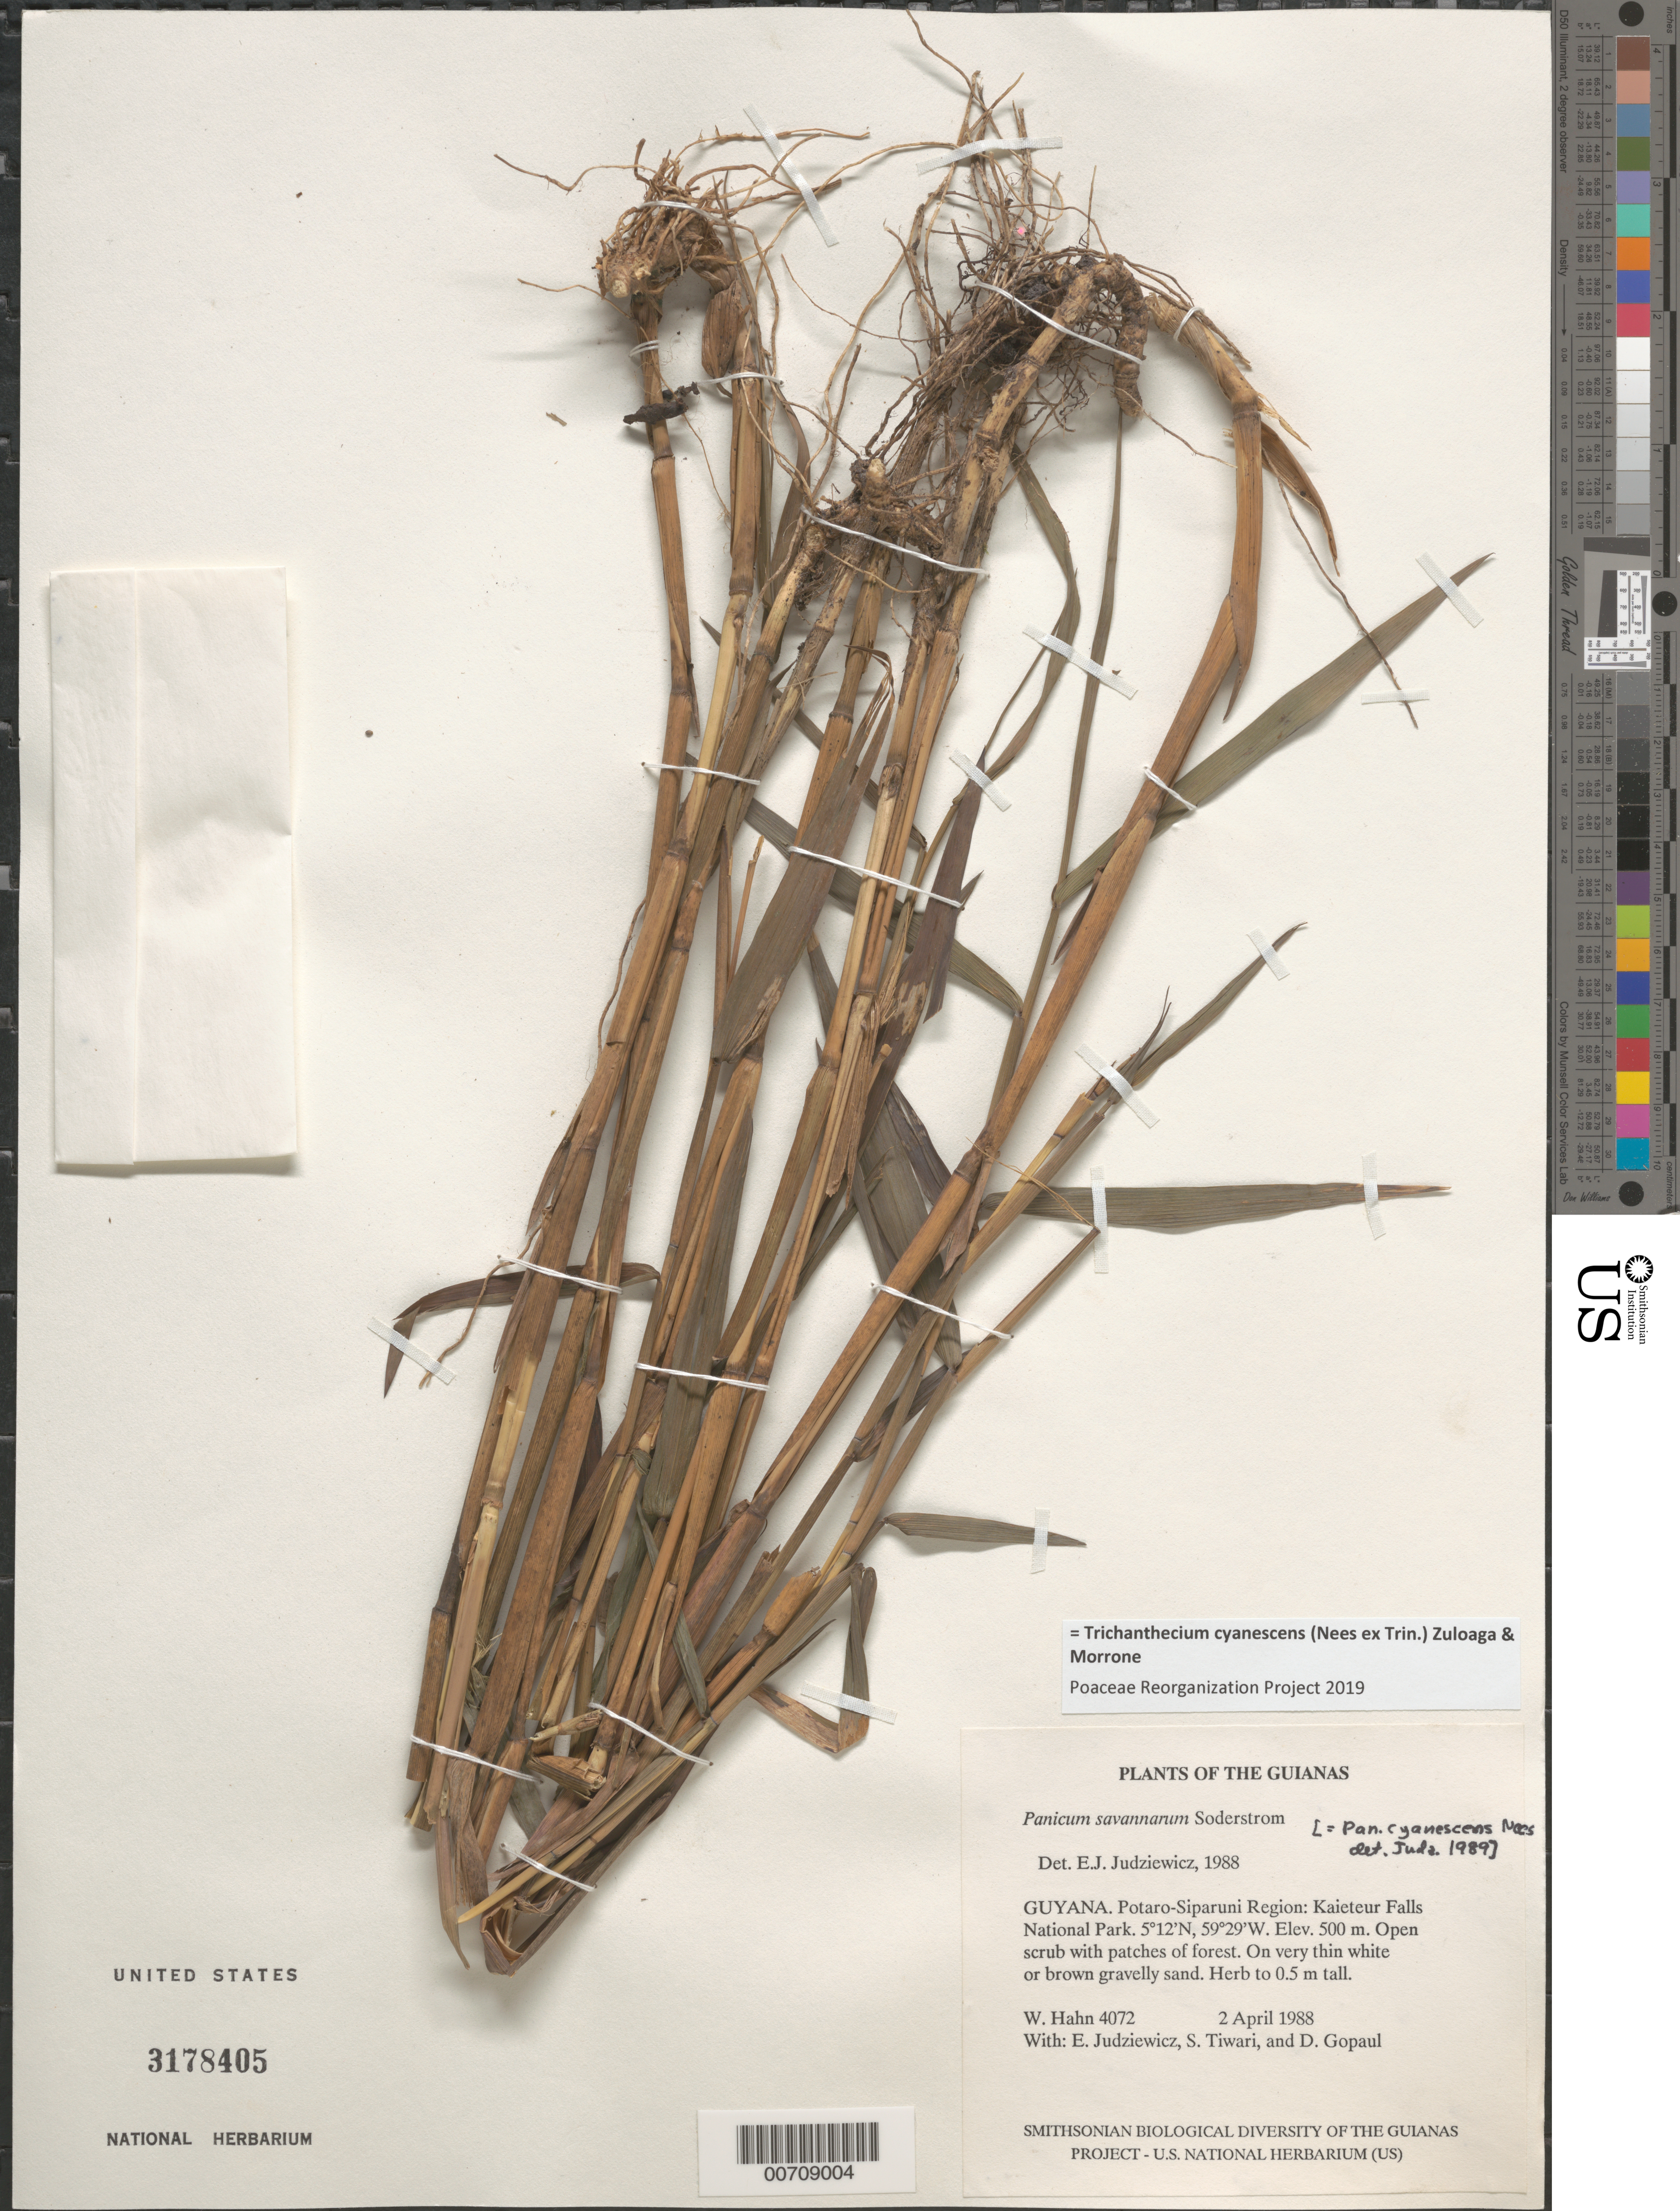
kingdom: Plantae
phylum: Tracheophyta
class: Liliopsida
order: Poales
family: Poaceae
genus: Panicum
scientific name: Panicum savannarum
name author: Soderstr.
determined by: Judziewicz, E. J.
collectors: W. Hahn, E. J. Judziewicz, S. Tiwari & D. Gopaul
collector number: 4072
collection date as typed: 2 April 1988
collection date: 1988-04-02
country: Guyana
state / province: Potaro-Siparuni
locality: Kaieteur Falls National Park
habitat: Open scrub with patches of forest. On very thin white or brown gravelly sand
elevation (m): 500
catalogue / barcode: US 3178405